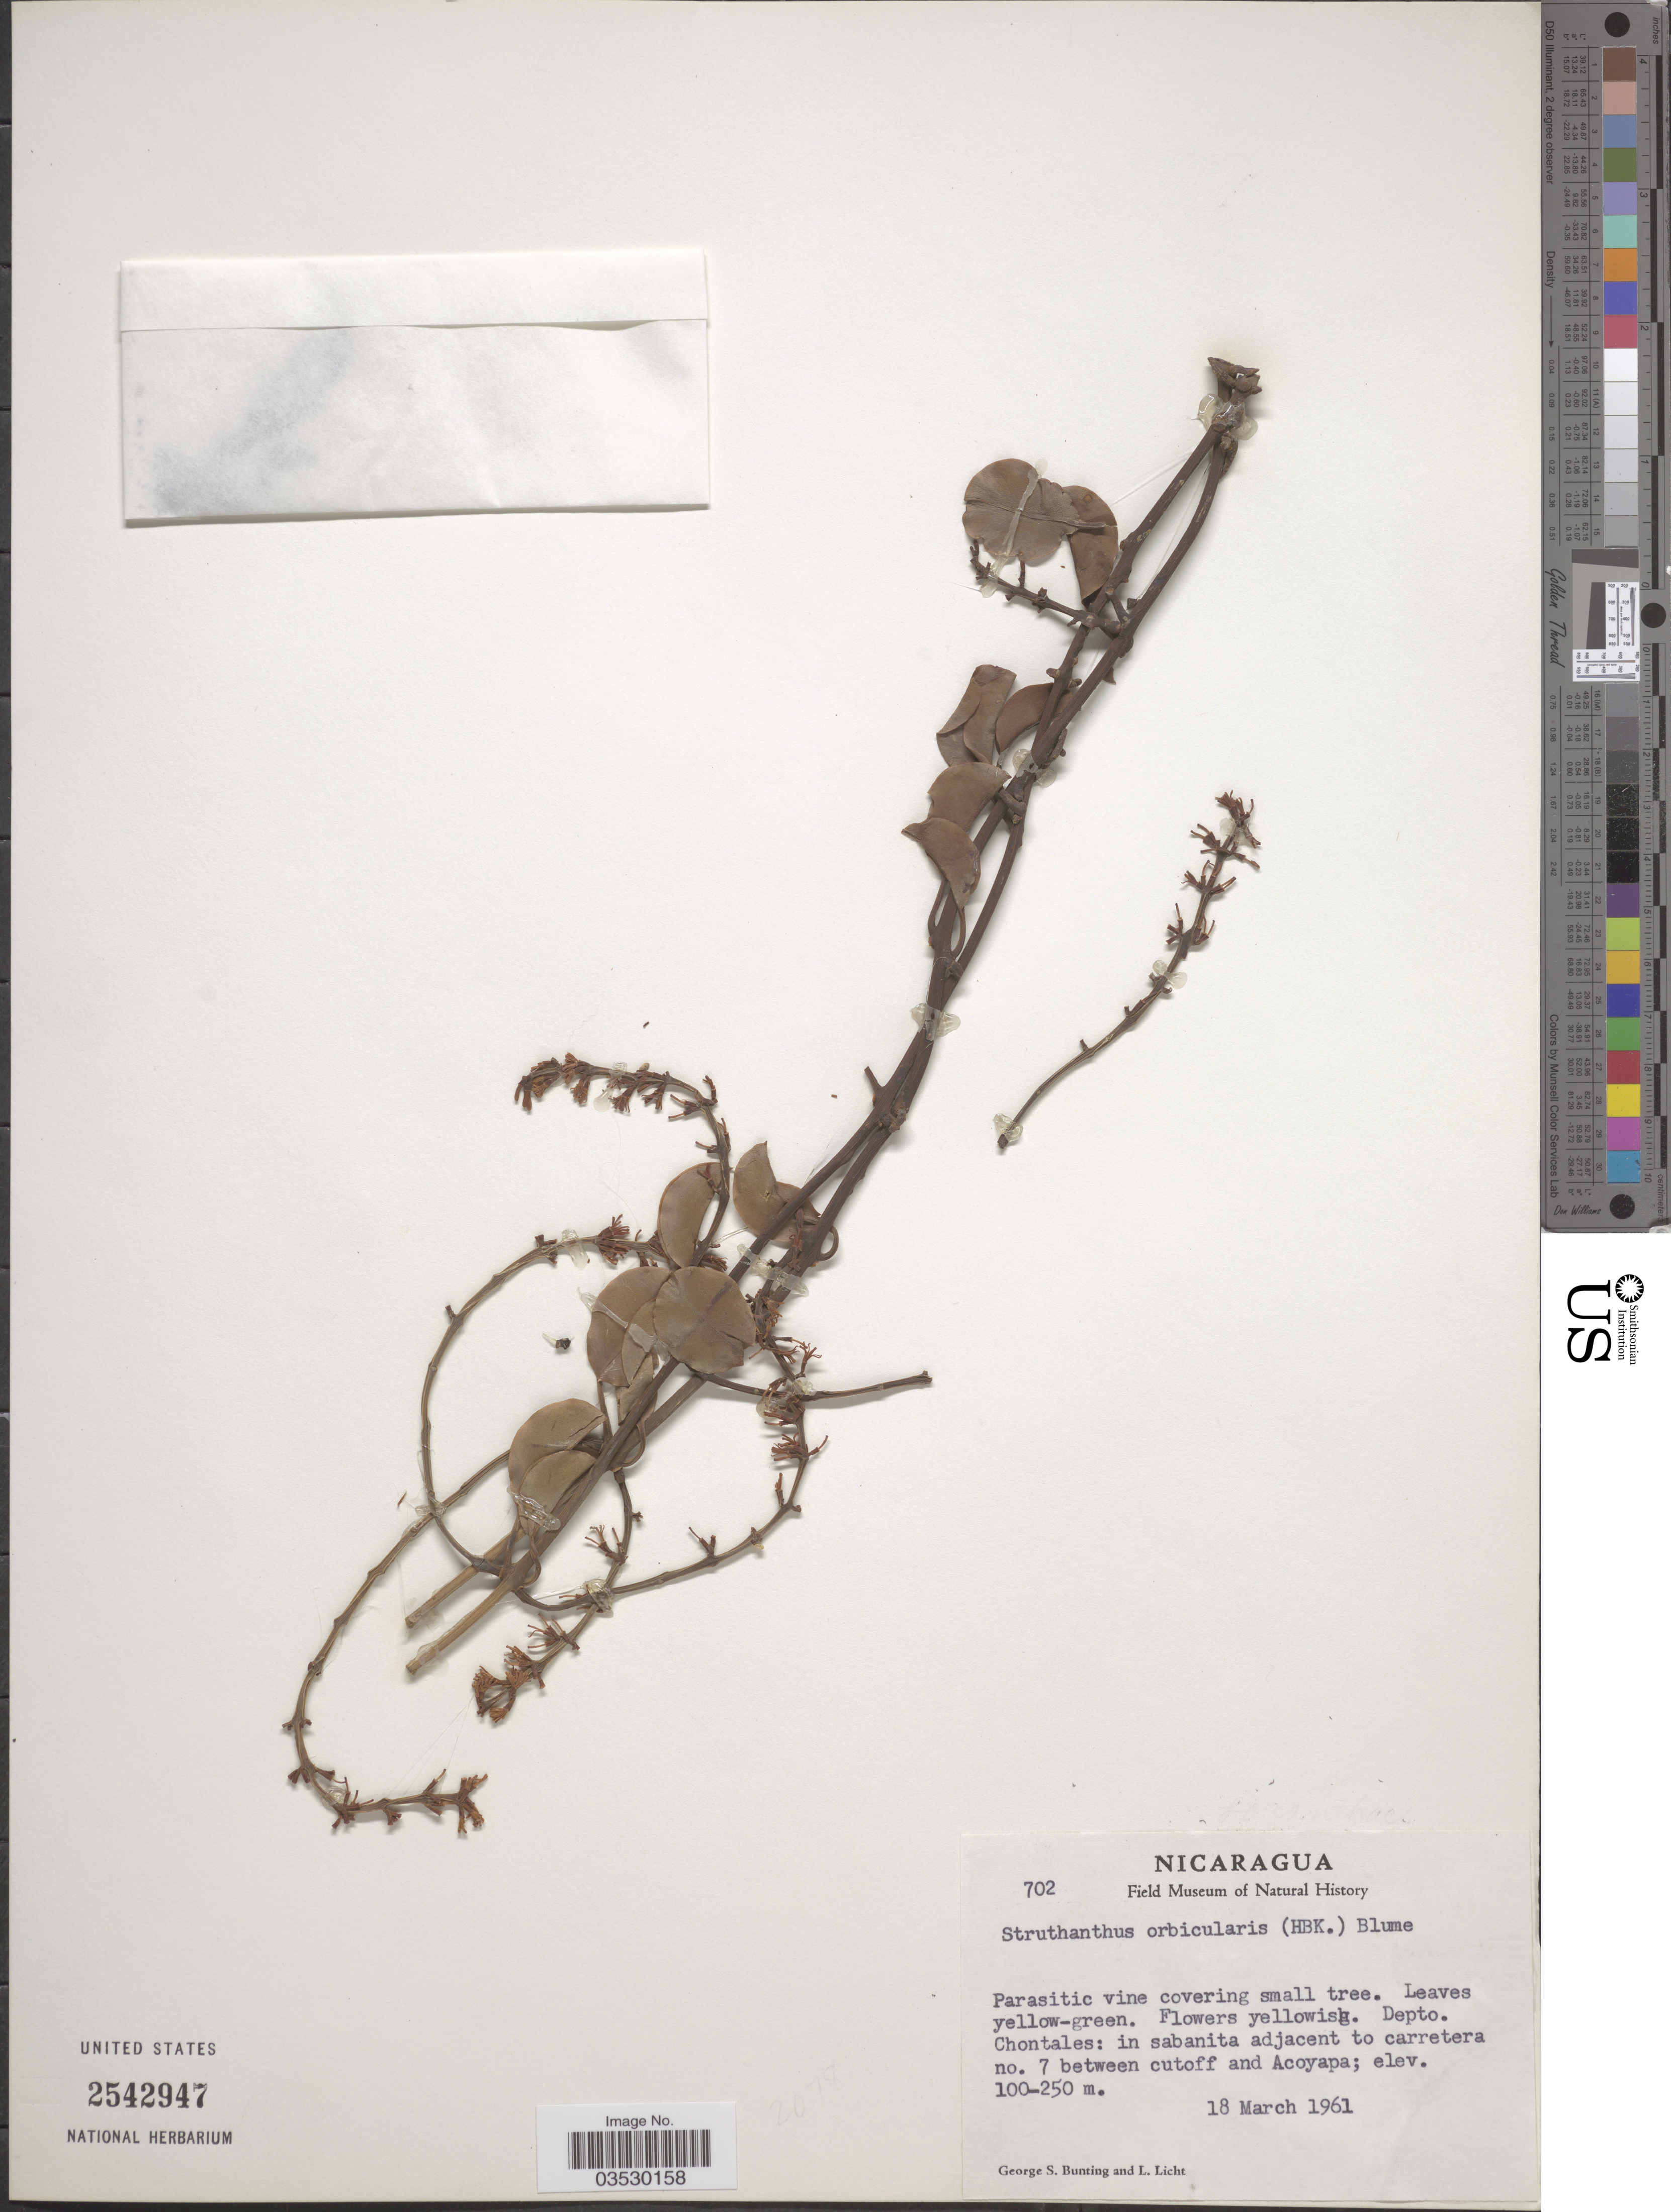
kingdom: Plantae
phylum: Tracheophyta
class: Magnoliopsida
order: Santalales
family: Loranthaceae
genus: Struthanthus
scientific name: Struthanthus orbicularis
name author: (Kunth) Blume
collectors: G. S. Bunting & L. Licht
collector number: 702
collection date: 1961-03-18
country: Nicaragua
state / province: Chontales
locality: Depto. Chontales: in sabanita adjacent to carretera no. 7 between cutoff and Acoyapa.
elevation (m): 100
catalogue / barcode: US 2542947